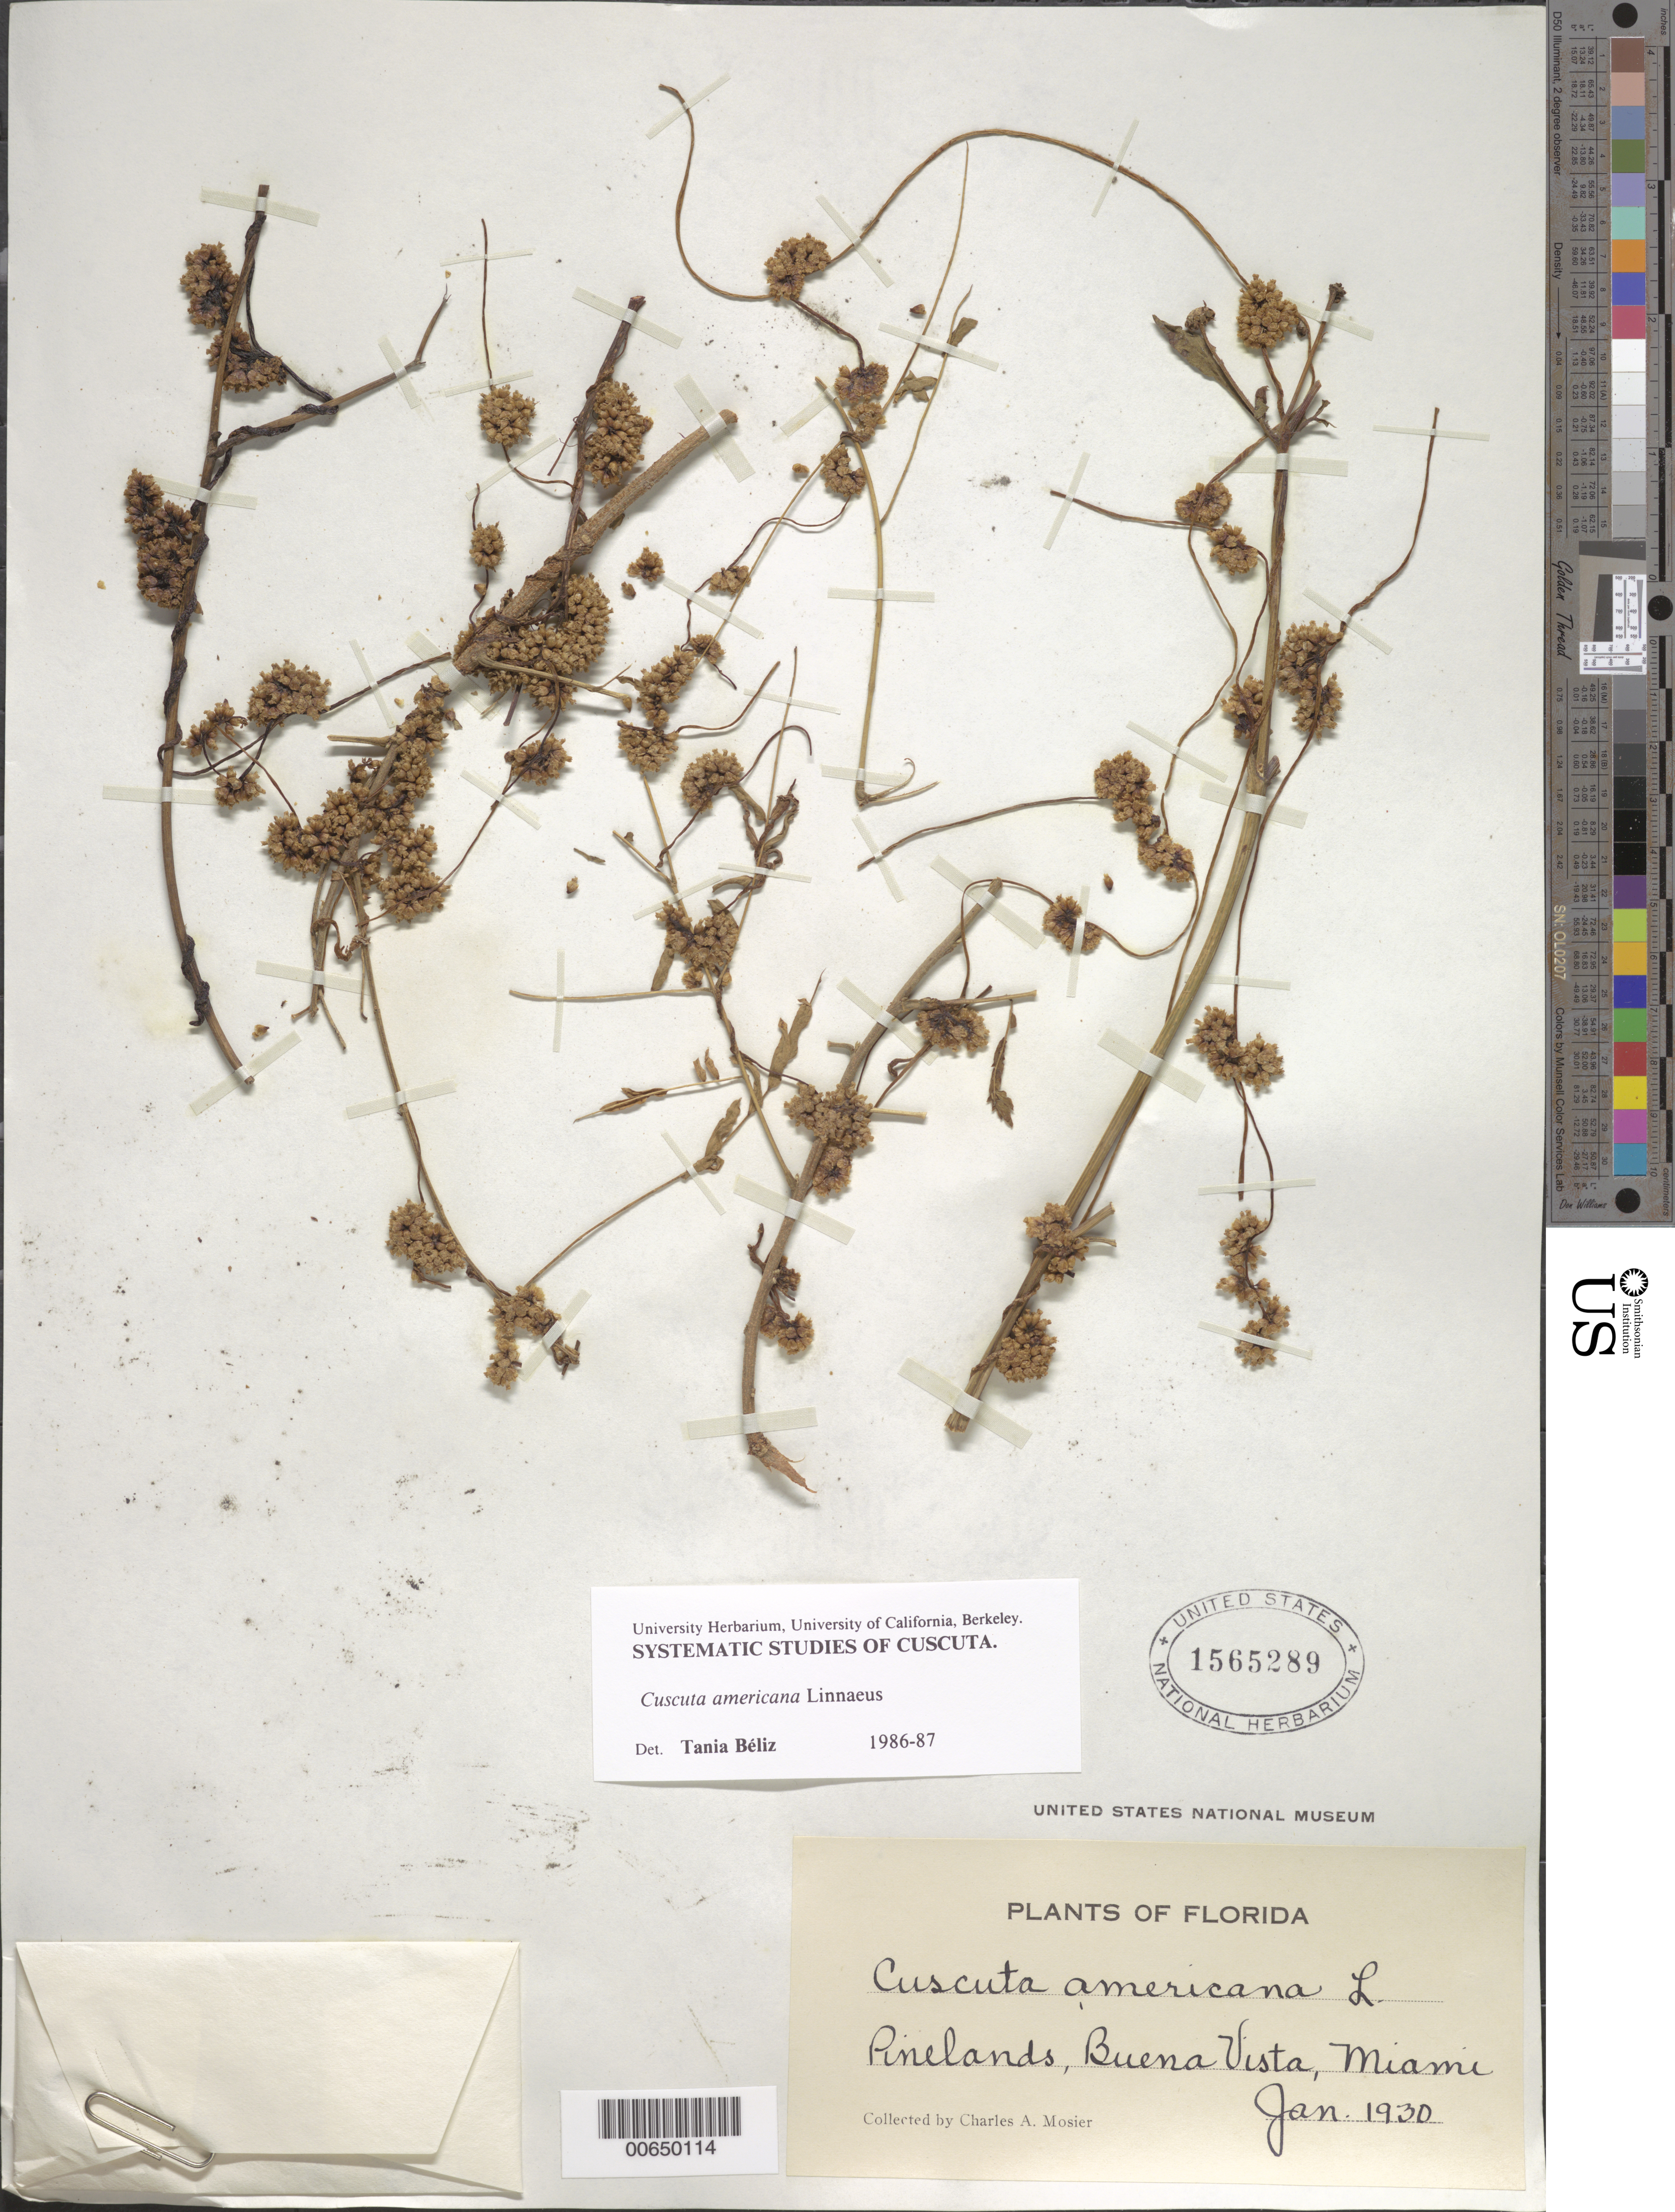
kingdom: Plantae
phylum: Tracheophyta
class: Magnoliopsida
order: Solanales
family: Convolvulaceae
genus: Cuscuta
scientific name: Cuscuta americana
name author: L.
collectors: C. A. Mosier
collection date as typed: Jan 1930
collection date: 1930-01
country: United States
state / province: Florida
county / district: Dade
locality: Buena Vista, Miami.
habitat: Pinelands.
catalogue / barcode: US 1565289